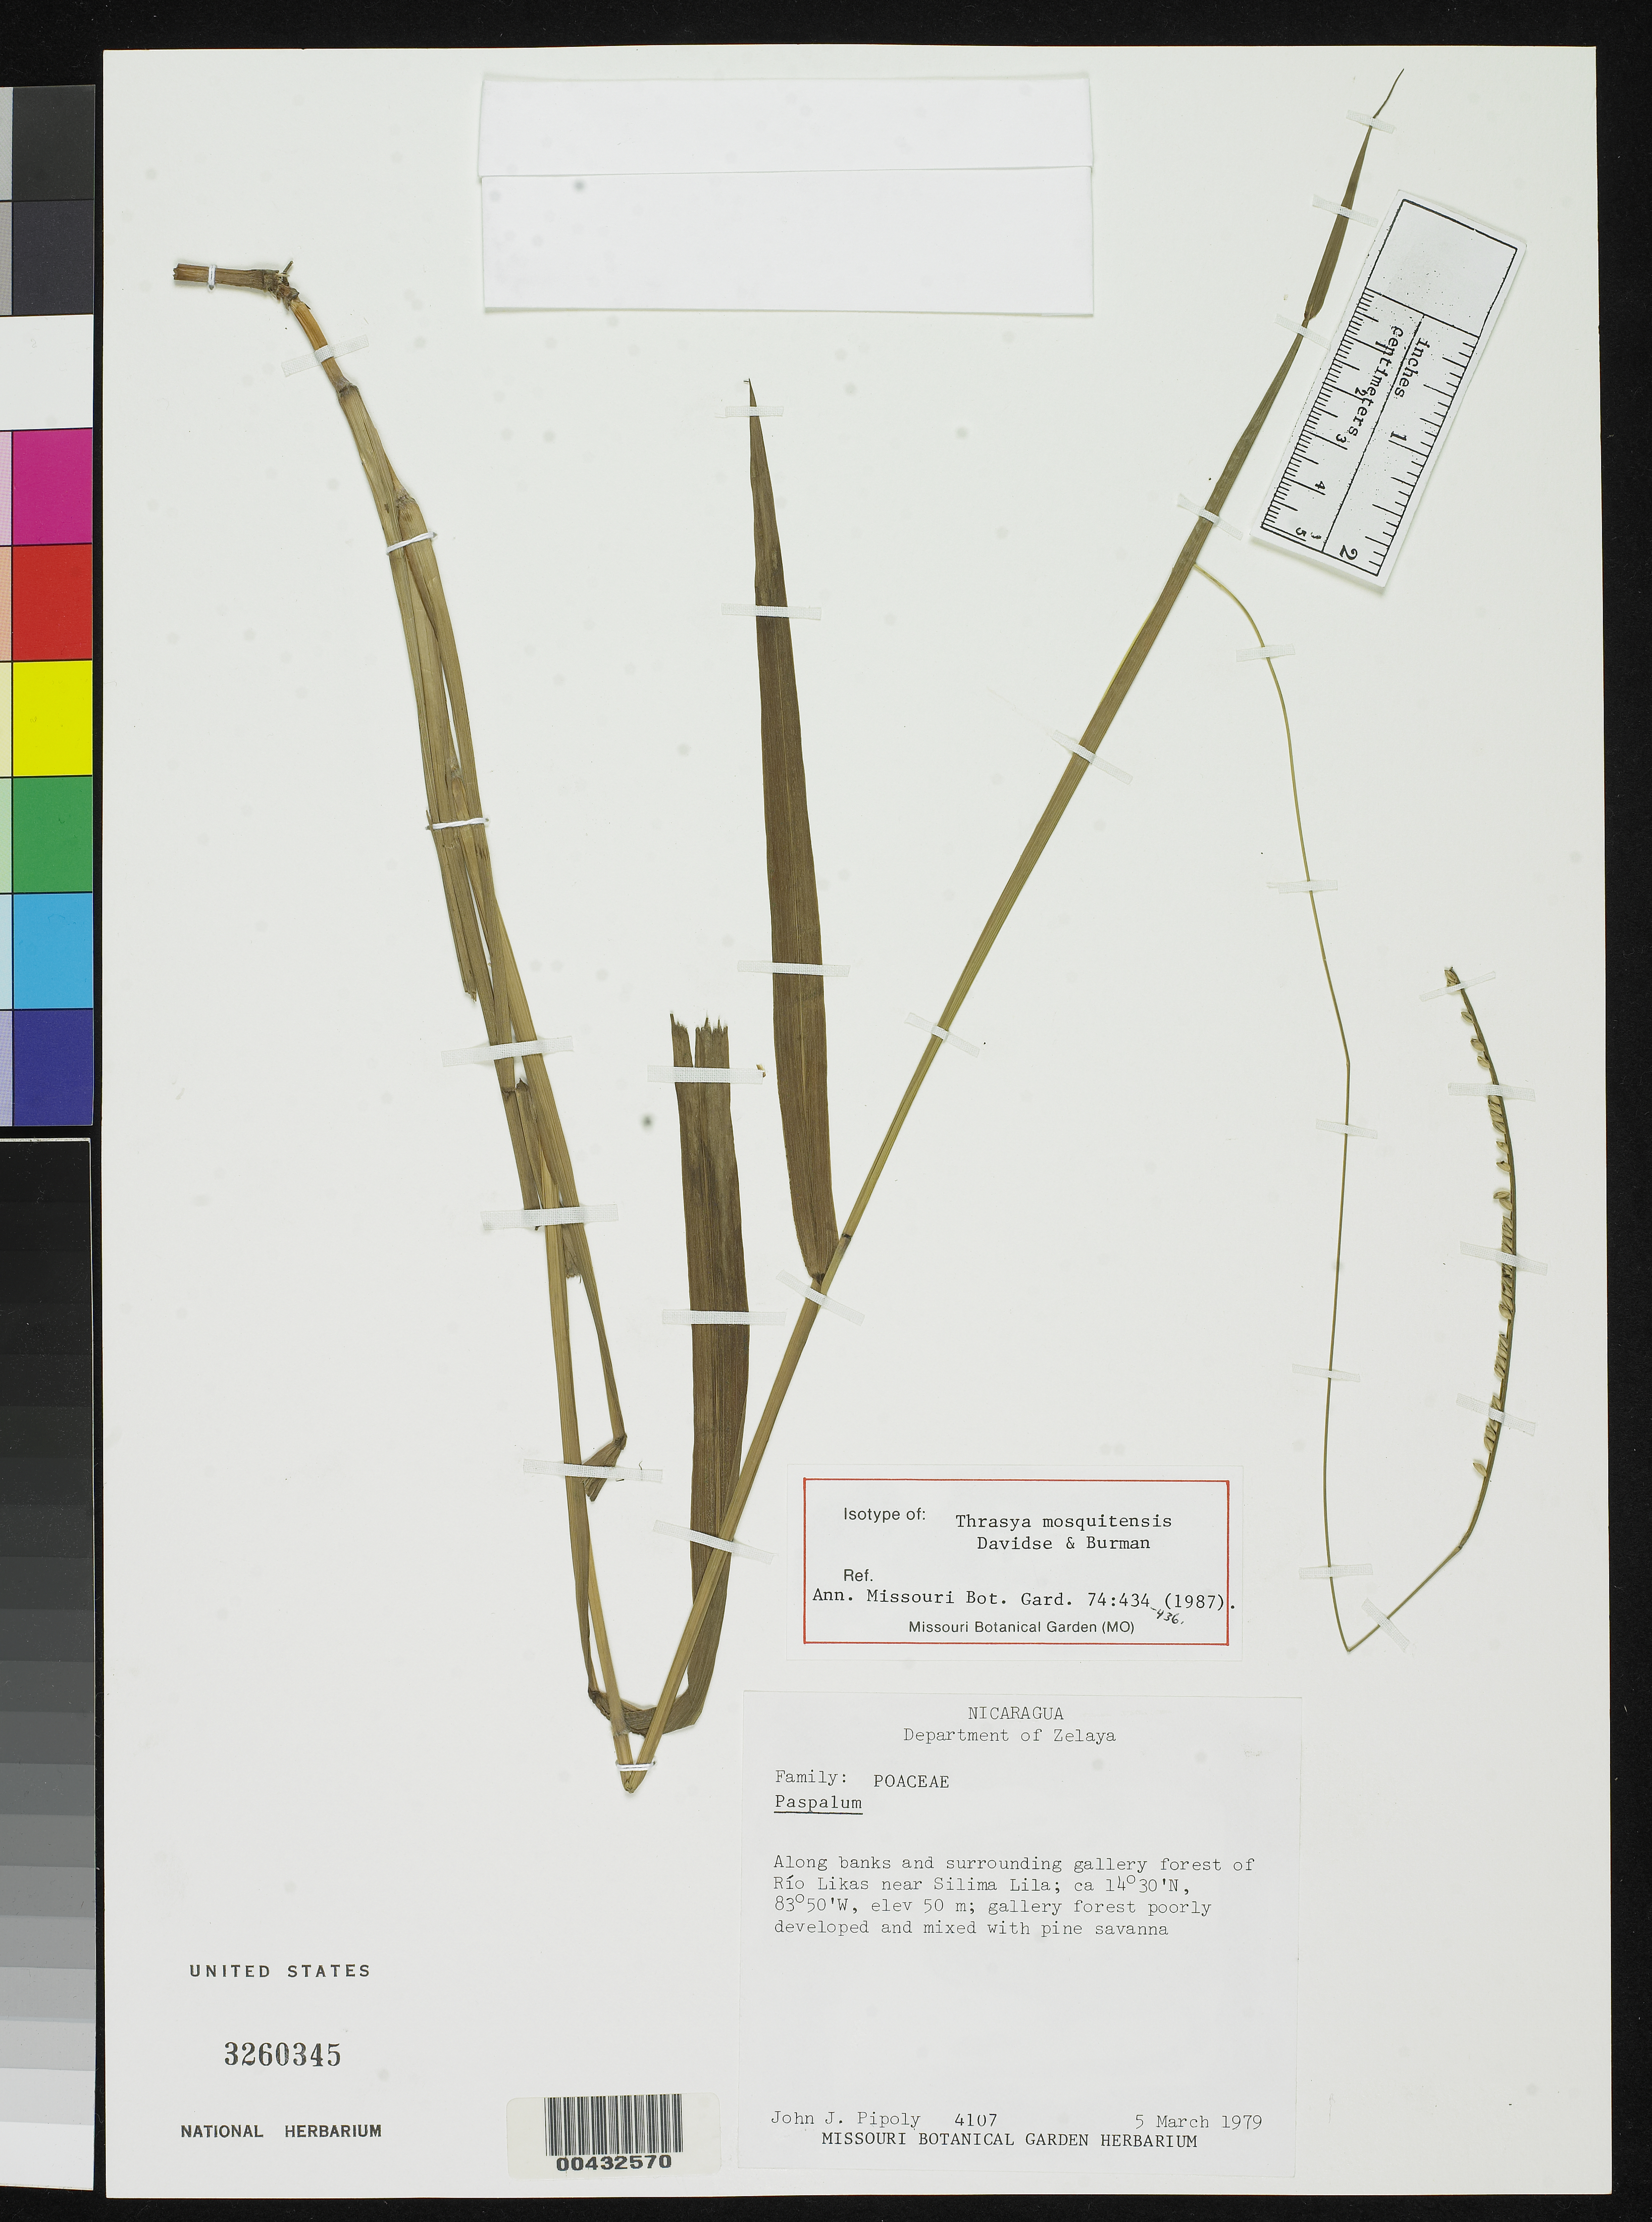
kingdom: Plantae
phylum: Tracheophyta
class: Liliopsida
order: Poales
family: Poaceae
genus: Thrasya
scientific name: Thrasya mosquitensis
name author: Davidse & A.G. Burm.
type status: Isotype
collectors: J. J. Pipoly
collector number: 4107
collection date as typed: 05 Mar 1979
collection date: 1979-03-05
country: Nicaragua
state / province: Atlántico Norte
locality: Along banks & surrounding gallery forest of Rio Likas near Silima lila.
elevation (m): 50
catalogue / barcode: US 3260345